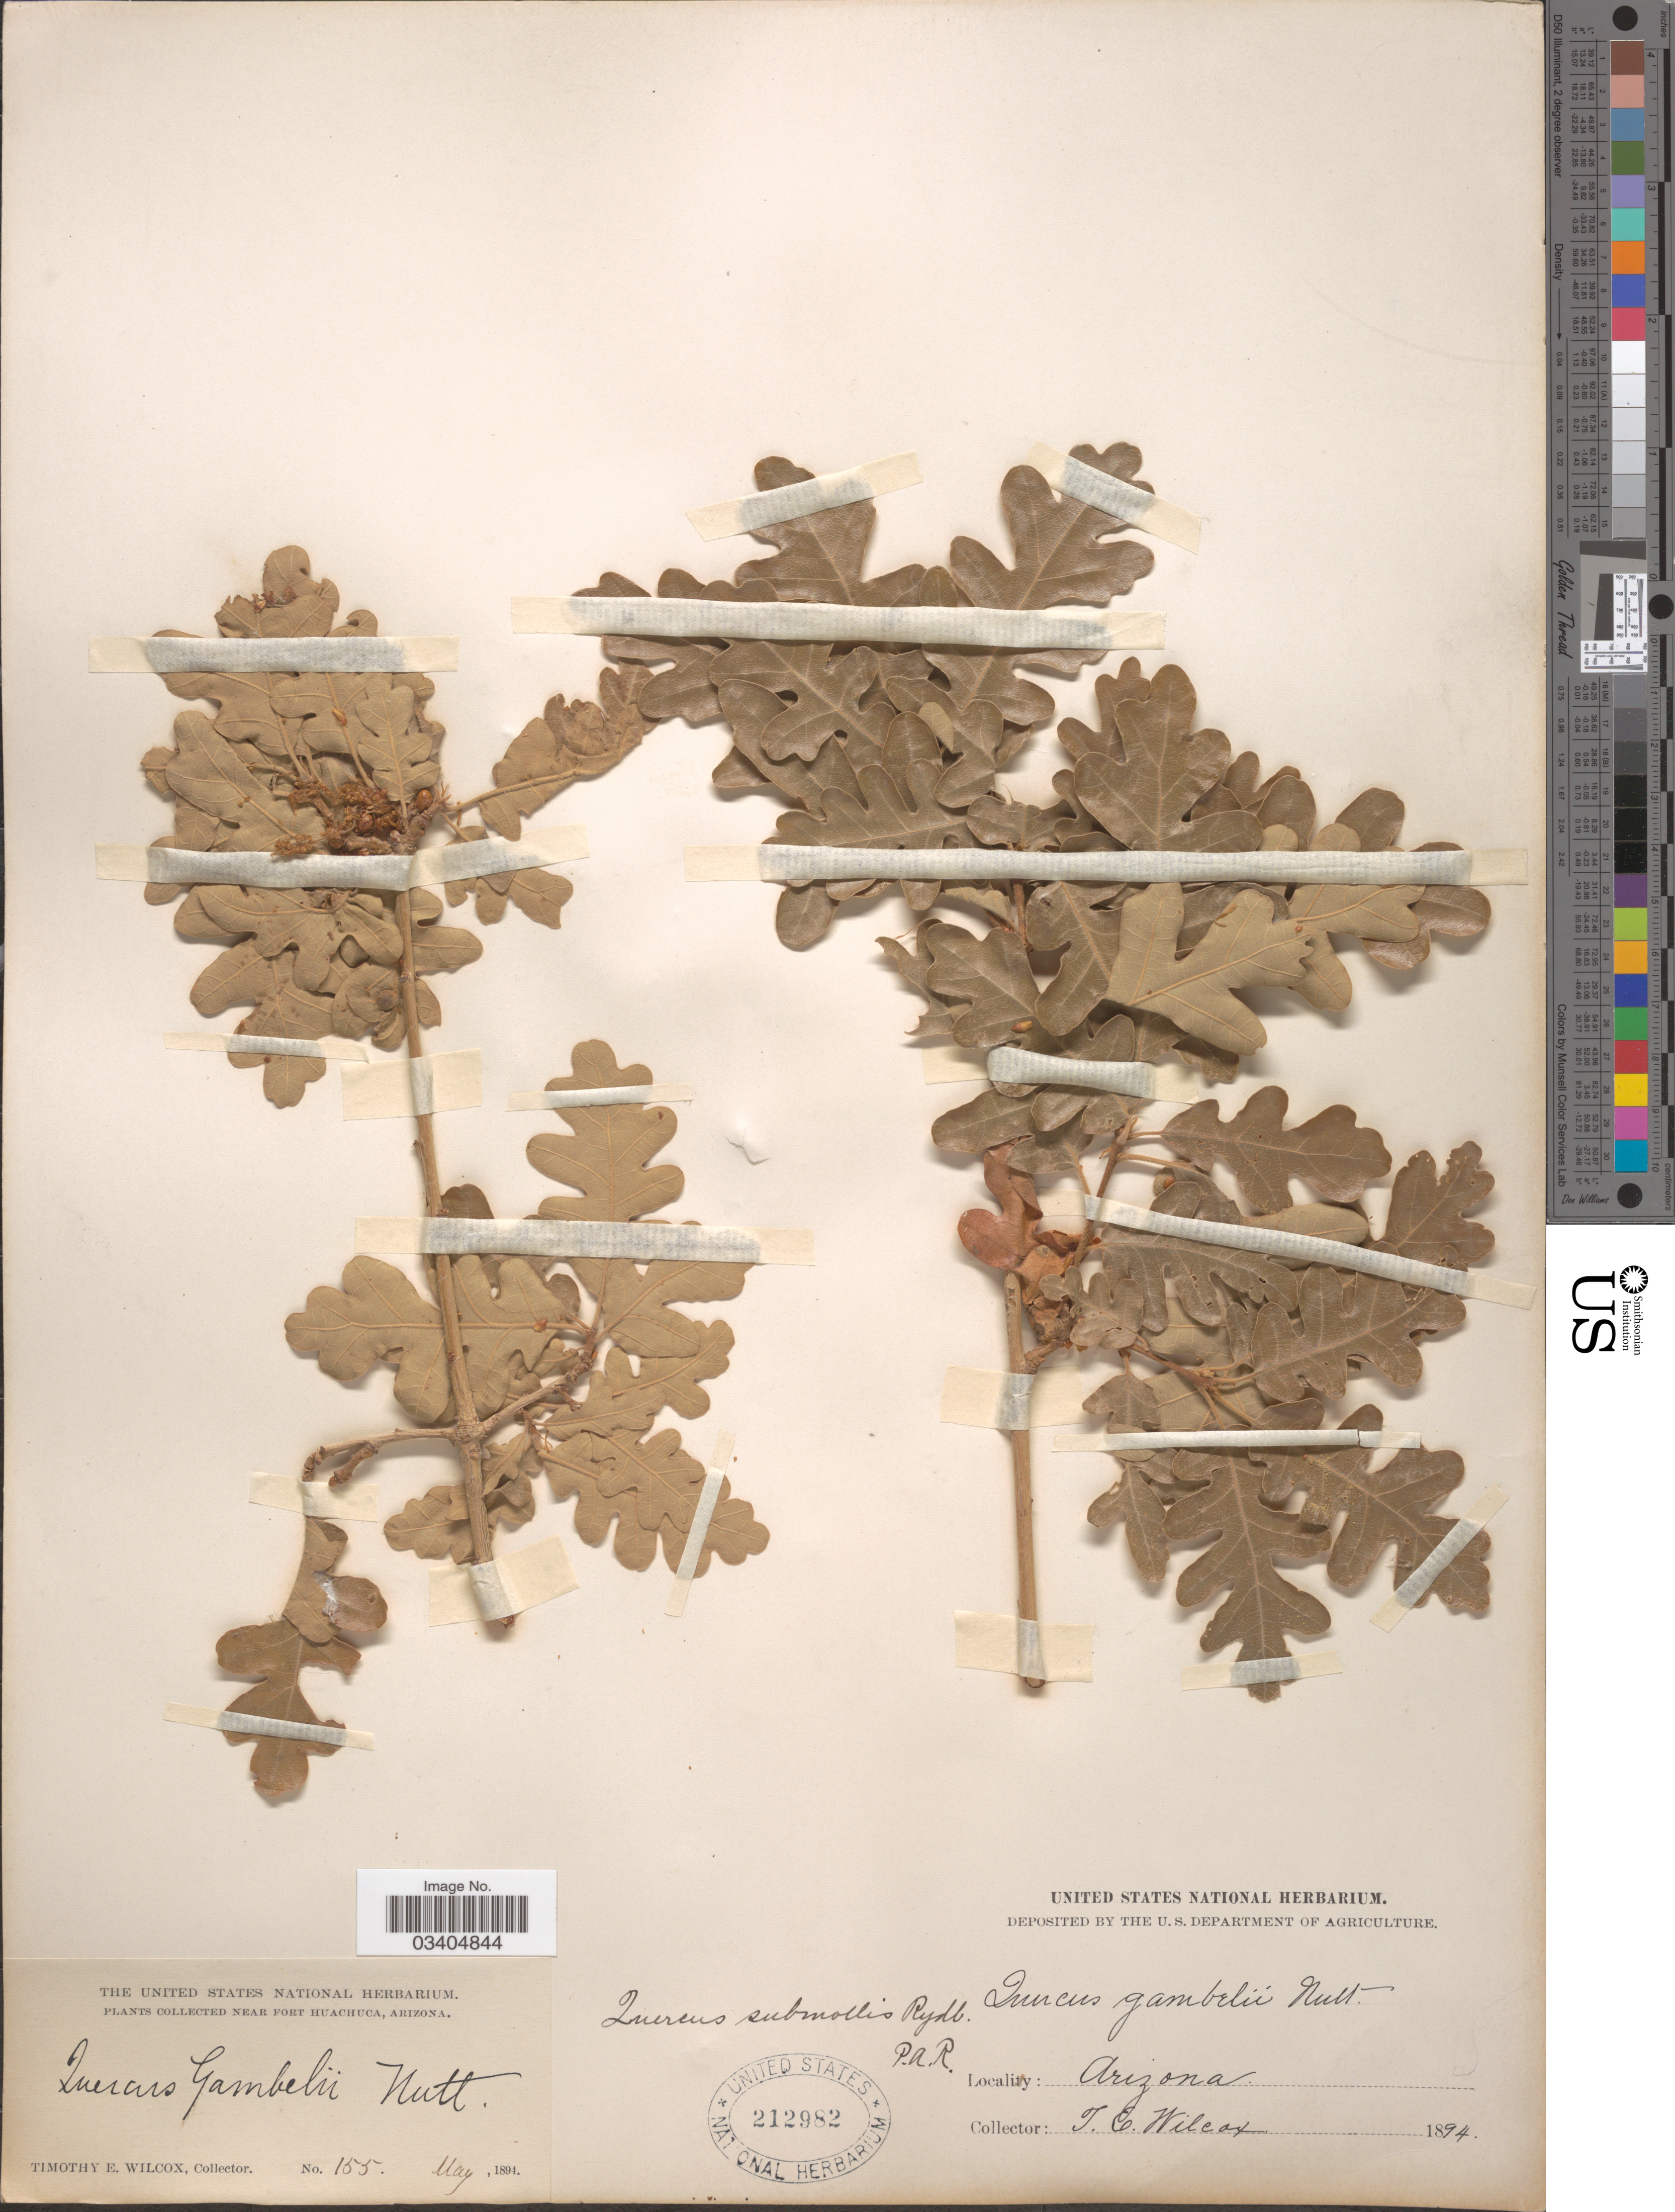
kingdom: Plantae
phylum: Tracheophyta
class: Magnoliopsida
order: Fagales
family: Fagaceae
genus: Quercus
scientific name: Quercus gambelii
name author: Nutt.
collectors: T. E. Wilcox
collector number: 155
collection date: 1894-05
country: United States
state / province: Arizona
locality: Near Fort Huachuca.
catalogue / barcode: US 212982